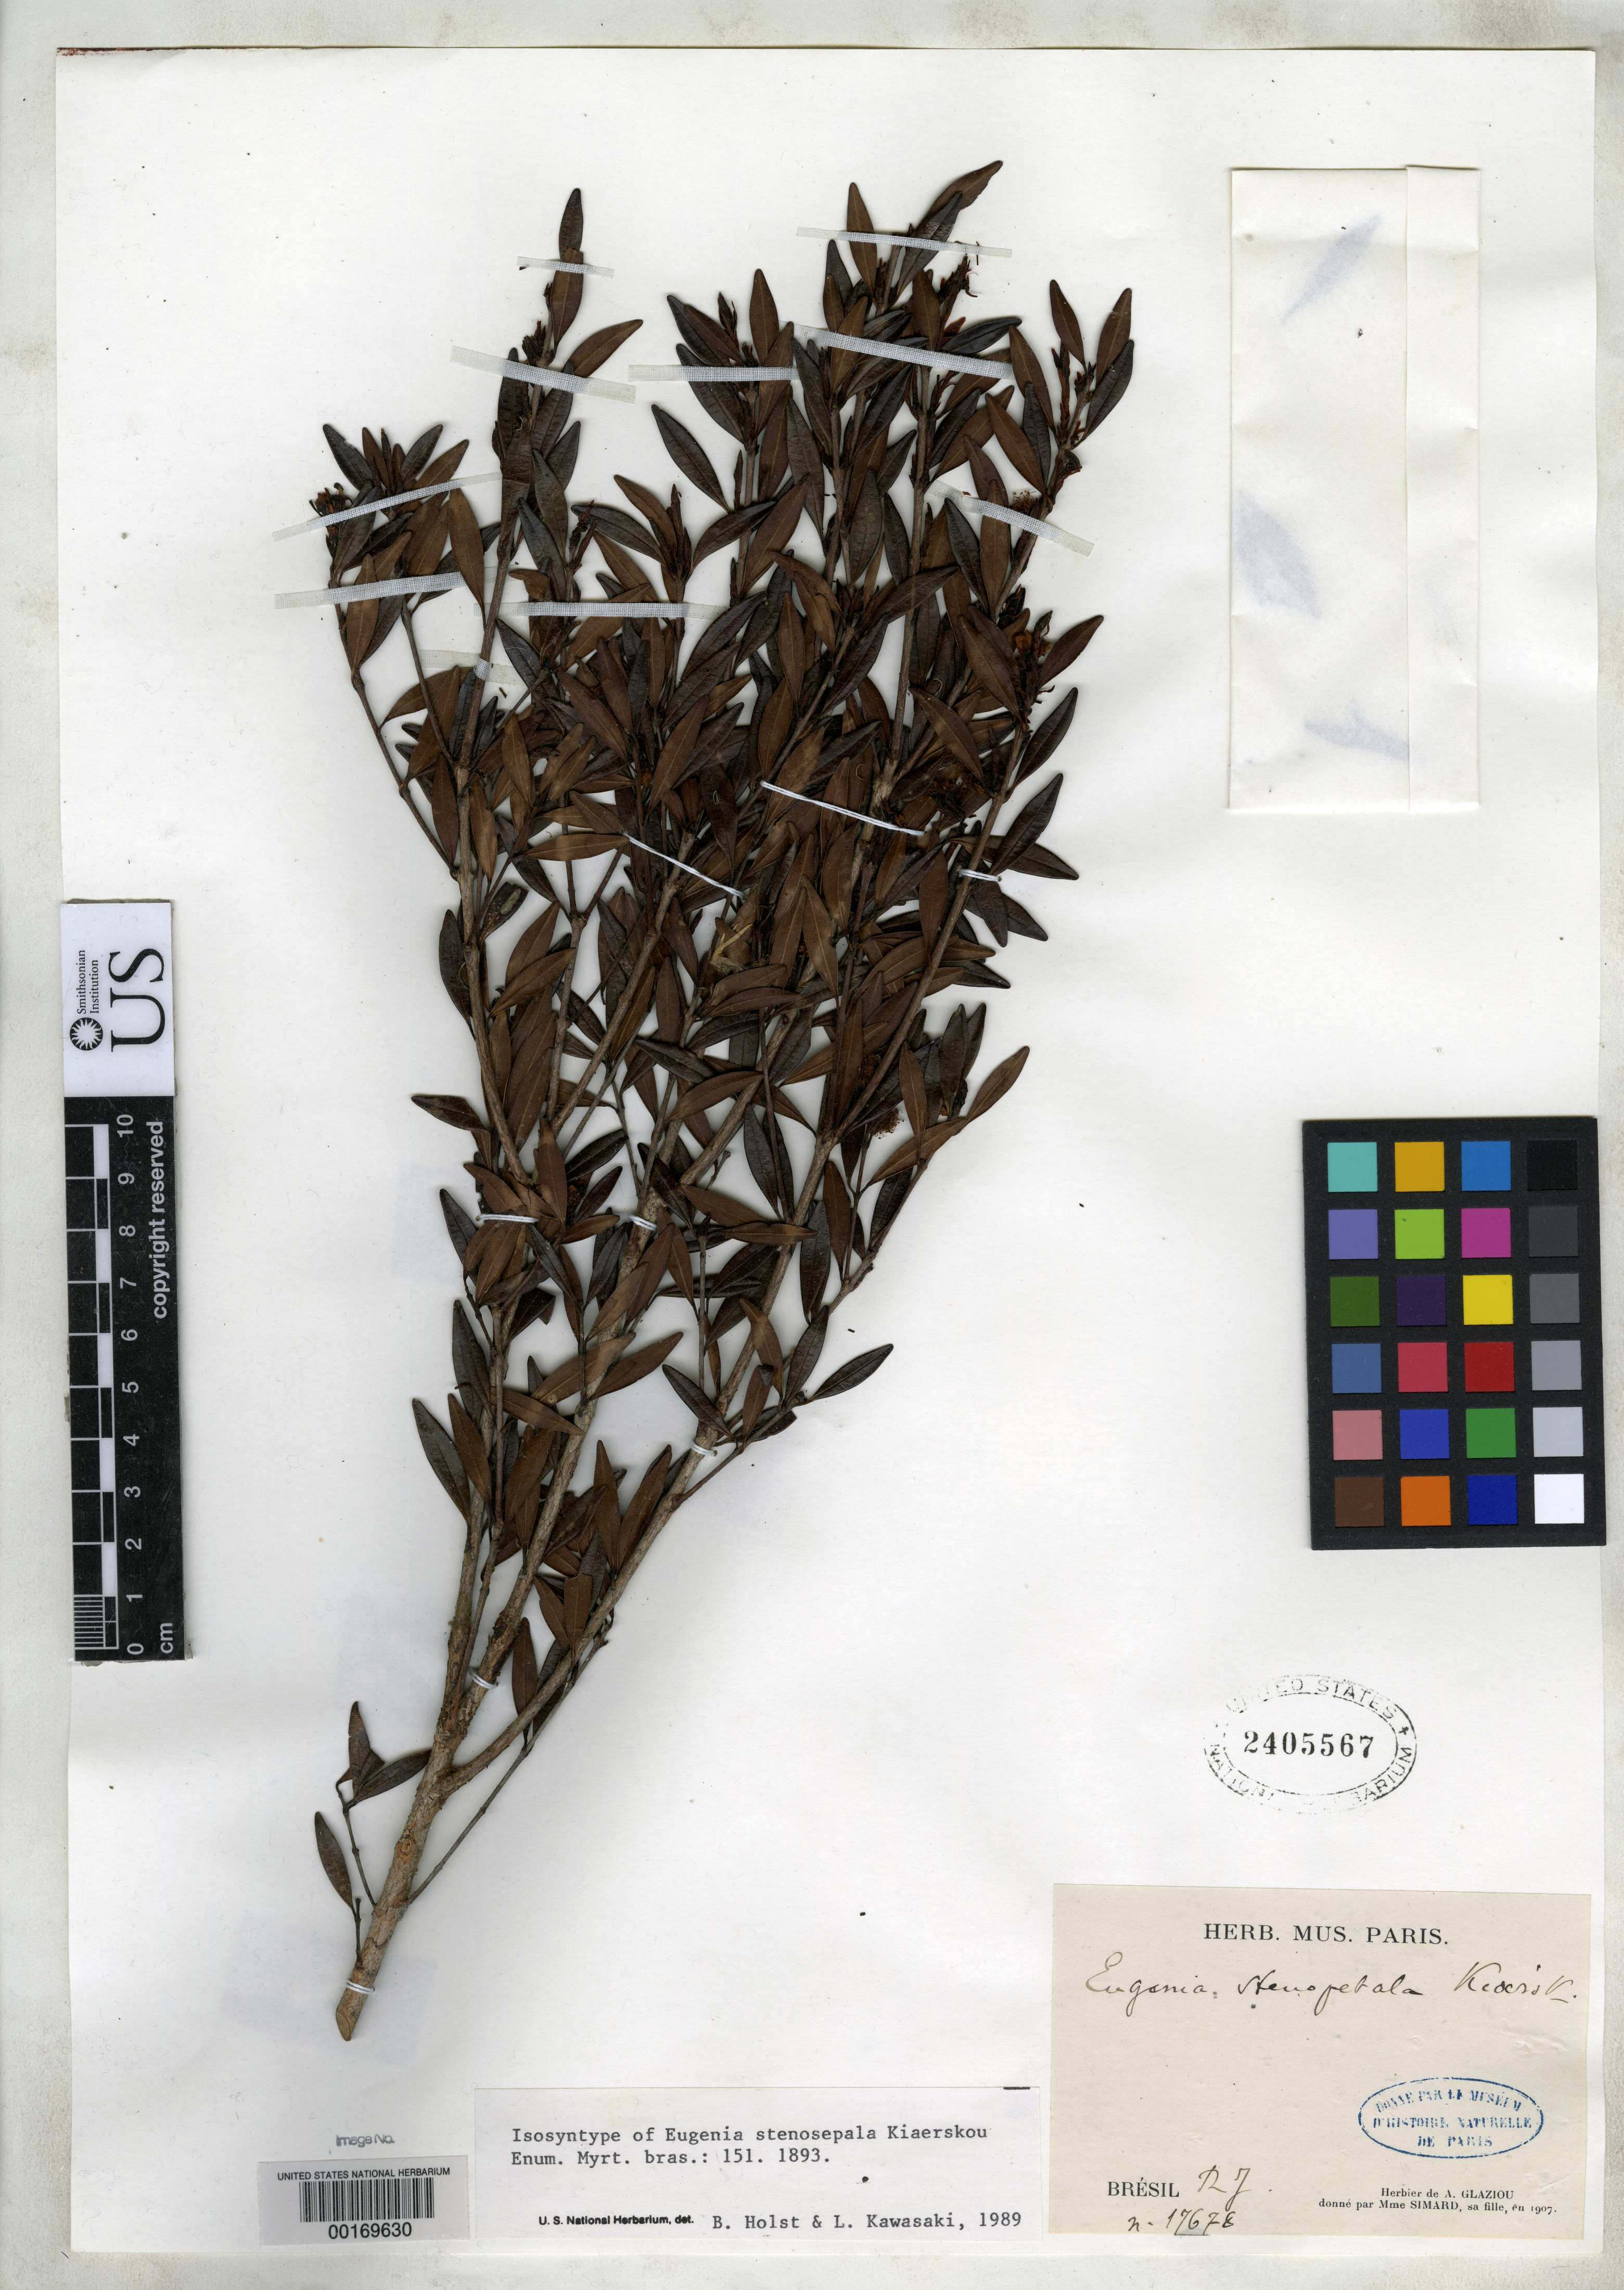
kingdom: Plantae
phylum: Tracheophyta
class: Magnoliopsida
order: Myrtales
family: Myrtaceae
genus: Eugenia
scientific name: Eugenia stenosepala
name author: Kiaersk.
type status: Isosyntype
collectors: A. F. M. Glaziou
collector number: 17678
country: Brazil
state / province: Rio de Janeiro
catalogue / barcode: US 2405567